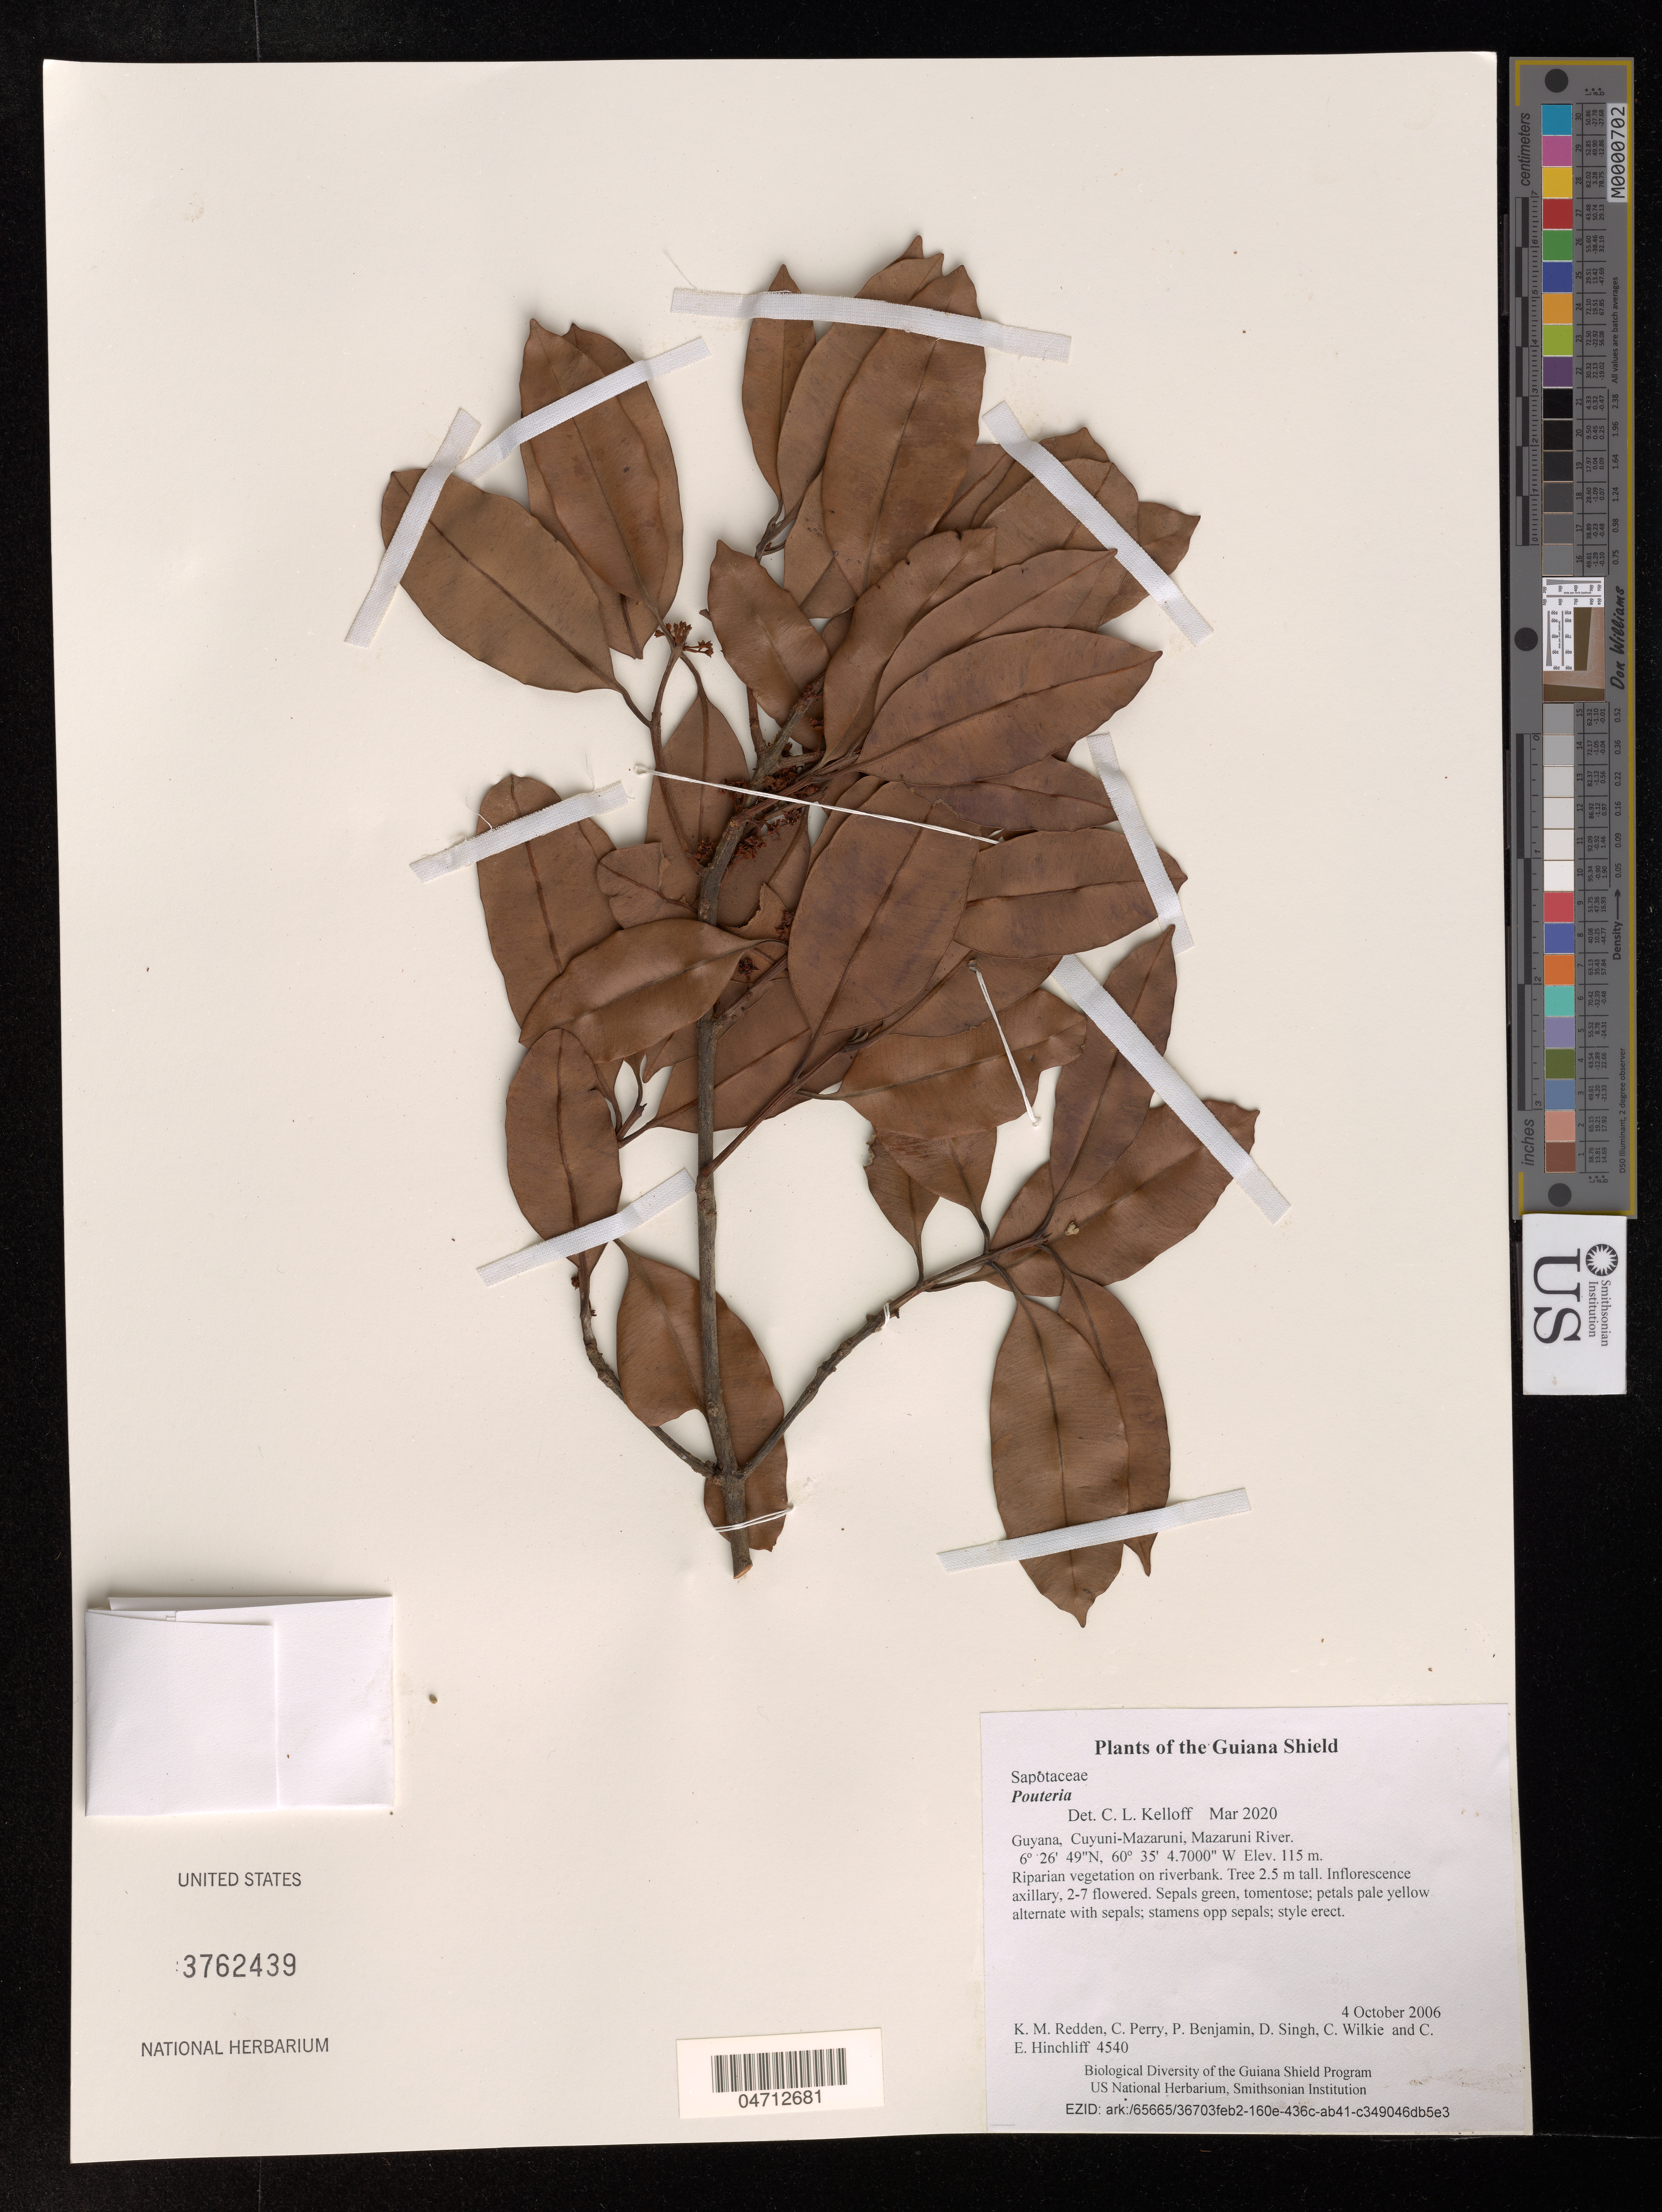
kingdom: Plantae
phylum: Tracheophyta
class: Magnoliopsida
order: Ericales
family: Sapotaceae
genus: Pouteria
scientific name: Pouteria sp.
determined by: Kelloff, C. L.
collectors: K. M. Redden, C. Perry, P. Benjamin, D. Singh, C. Wilkie & C. E. Hinchliff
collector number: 4540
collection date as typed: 4 October 2006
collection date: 2006-10-04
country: Guyana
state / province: Cuyuni-Mazaruni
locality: Mazaruni River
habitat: Riparian vegetation on riverbank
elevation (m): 115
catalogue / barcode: US 3762439